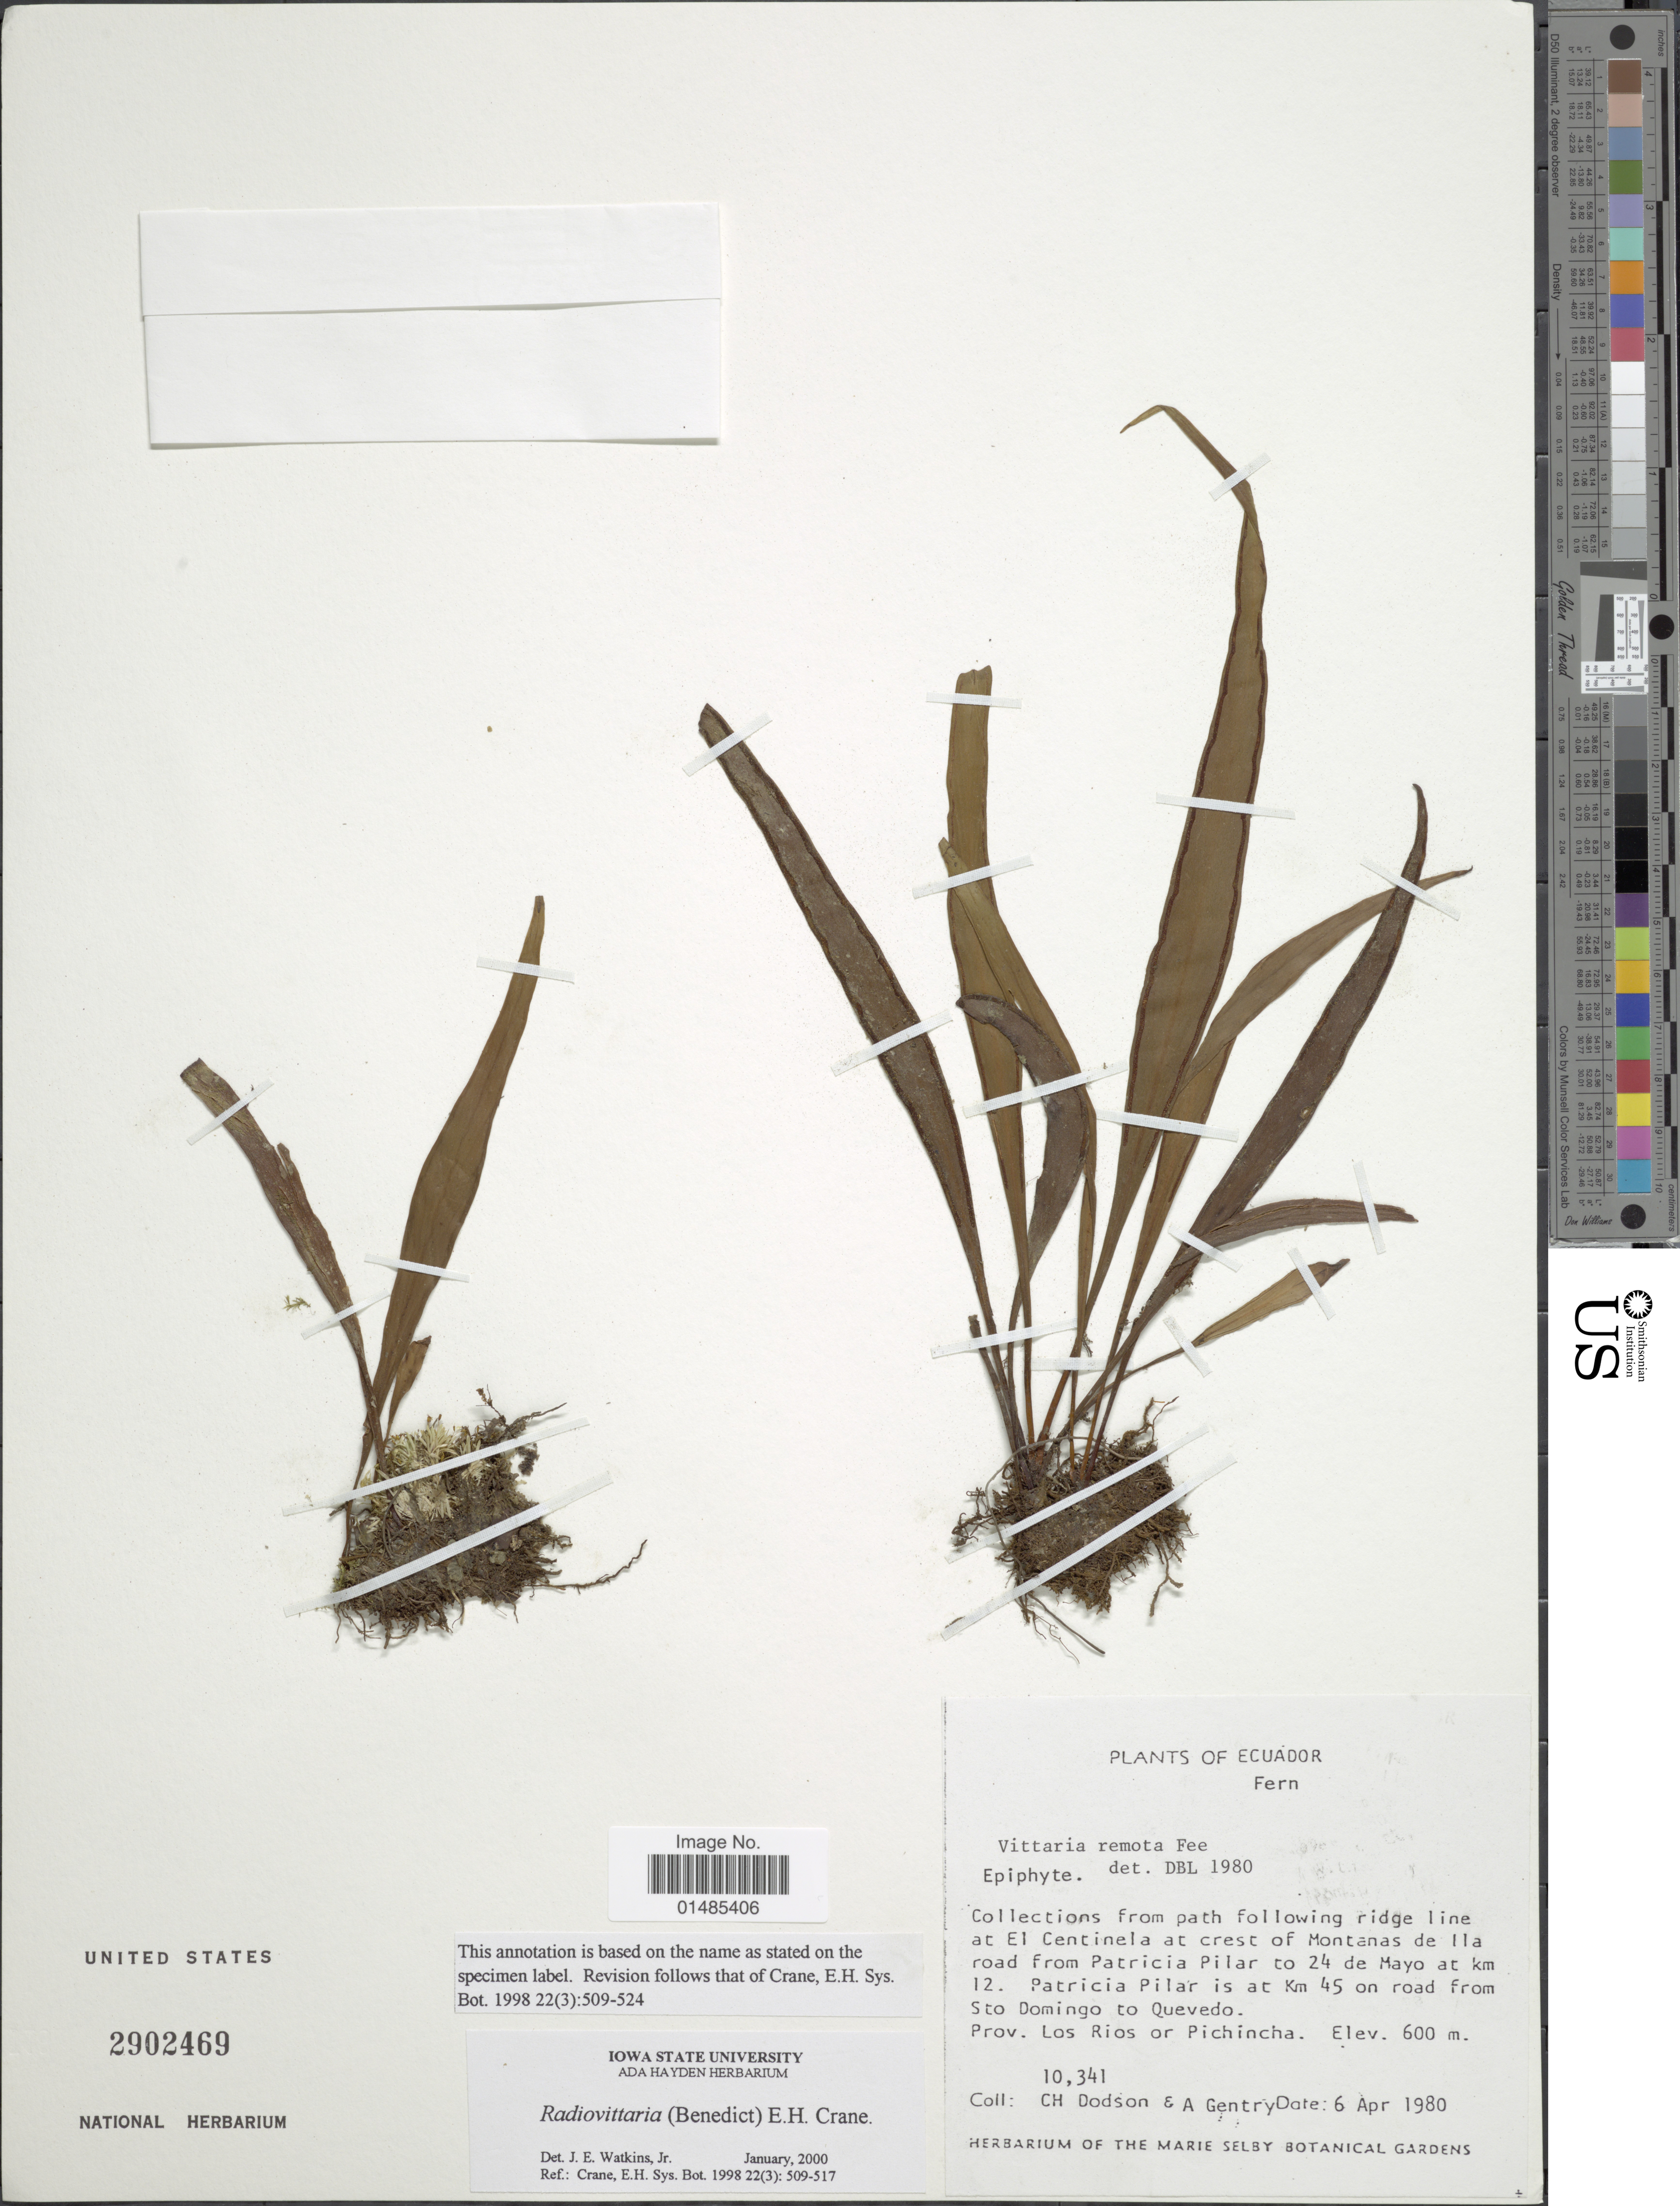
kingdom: Plantae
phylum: Tracheophyta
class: Polypodiopsida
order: Polypodiales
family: Pteridaceae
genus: Radiovittaria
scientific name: Radiovittaria remota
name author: (Fée) E.H. Crane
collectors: C. H. Dodson & A. H. Gentry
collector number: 10341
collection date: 1980-04-06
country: Ecuador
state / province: Pichincha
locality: Collections from path following ridge line at El Centinela at crest of Montanas de Ila road from Patricia Pilar to 24 de Mayo at km 12. Patricia Pilar is at Km 45 on road from Sto Domingo to Quevedo. Prov. Los Rios.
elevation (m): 600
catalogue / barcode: US 2902469